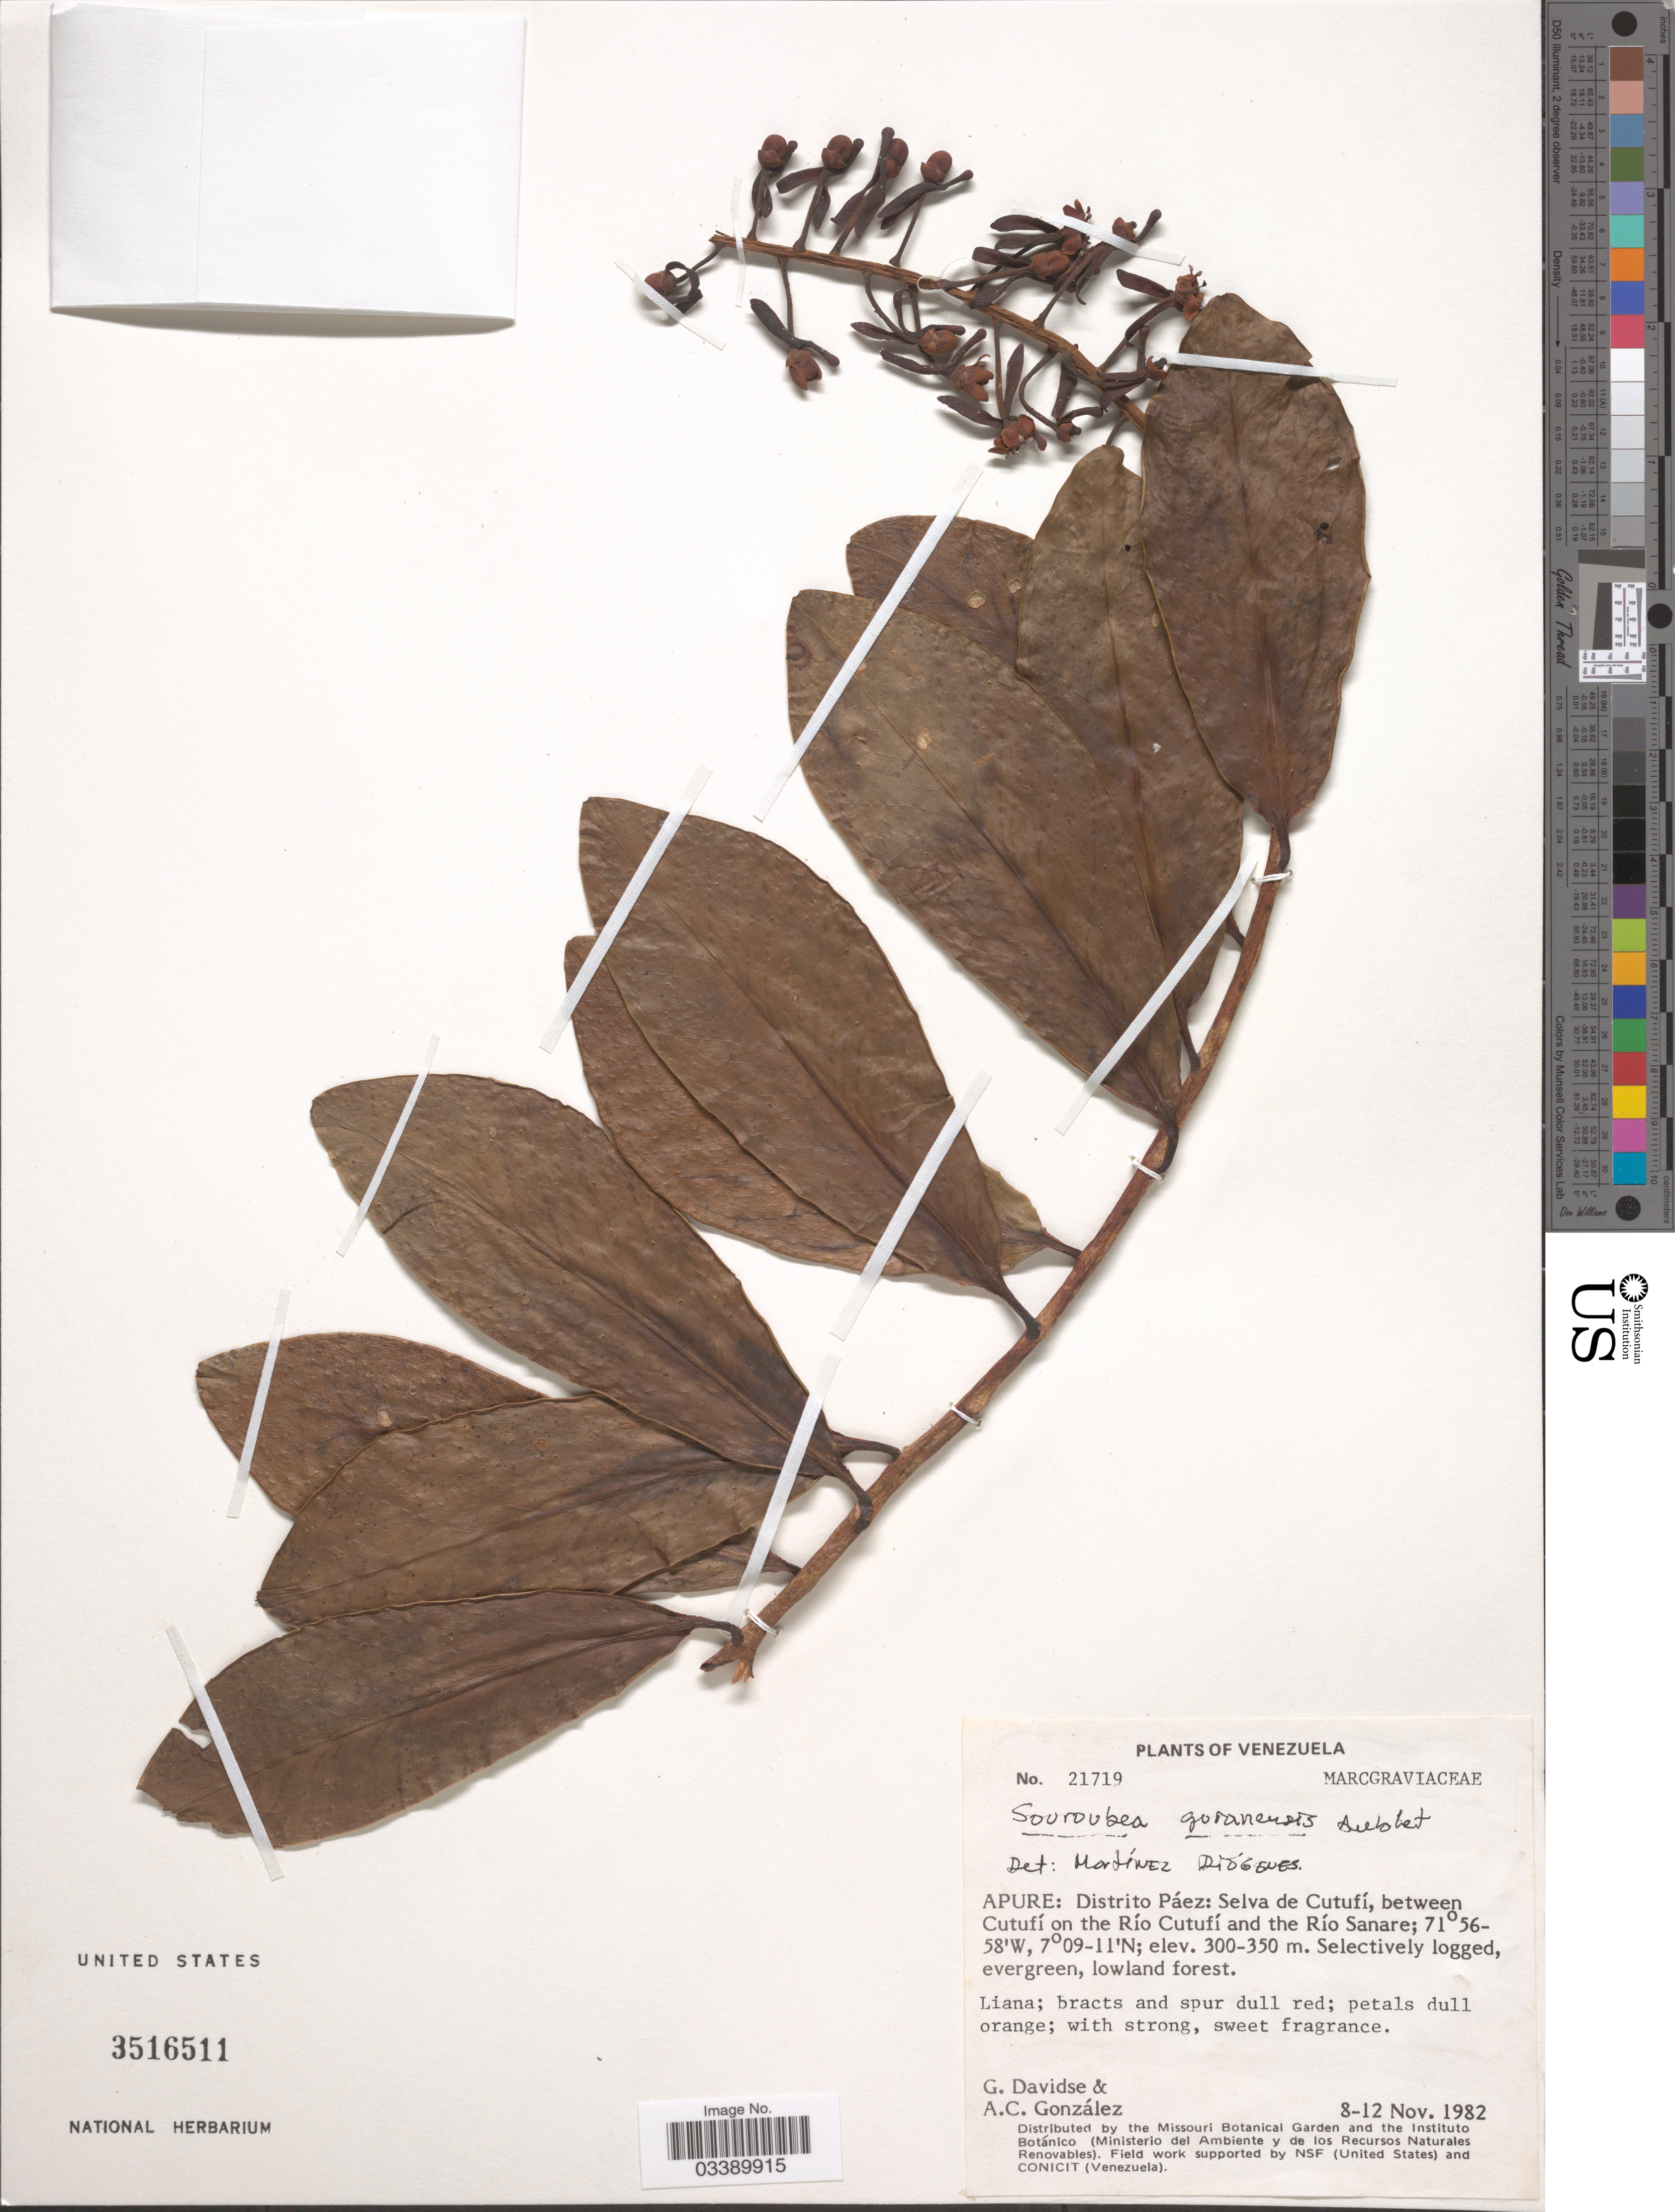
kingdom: Plantae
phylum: Tracheophyta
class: Magnoliopsida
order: Ericales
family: Marcgraviaceae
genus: Souroubea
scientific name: Souroubea guianensis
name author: Aubl.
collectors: G. Davidse & A. C. González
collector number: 21719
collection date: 1982-11-08/1982-11-12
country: Venezuela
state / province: Apure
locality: Distrito Páez: Selva de Cutufí, between Cutufí on the Río Cutufí and the Río Sanare.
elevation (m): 300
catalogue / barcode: US 3516511